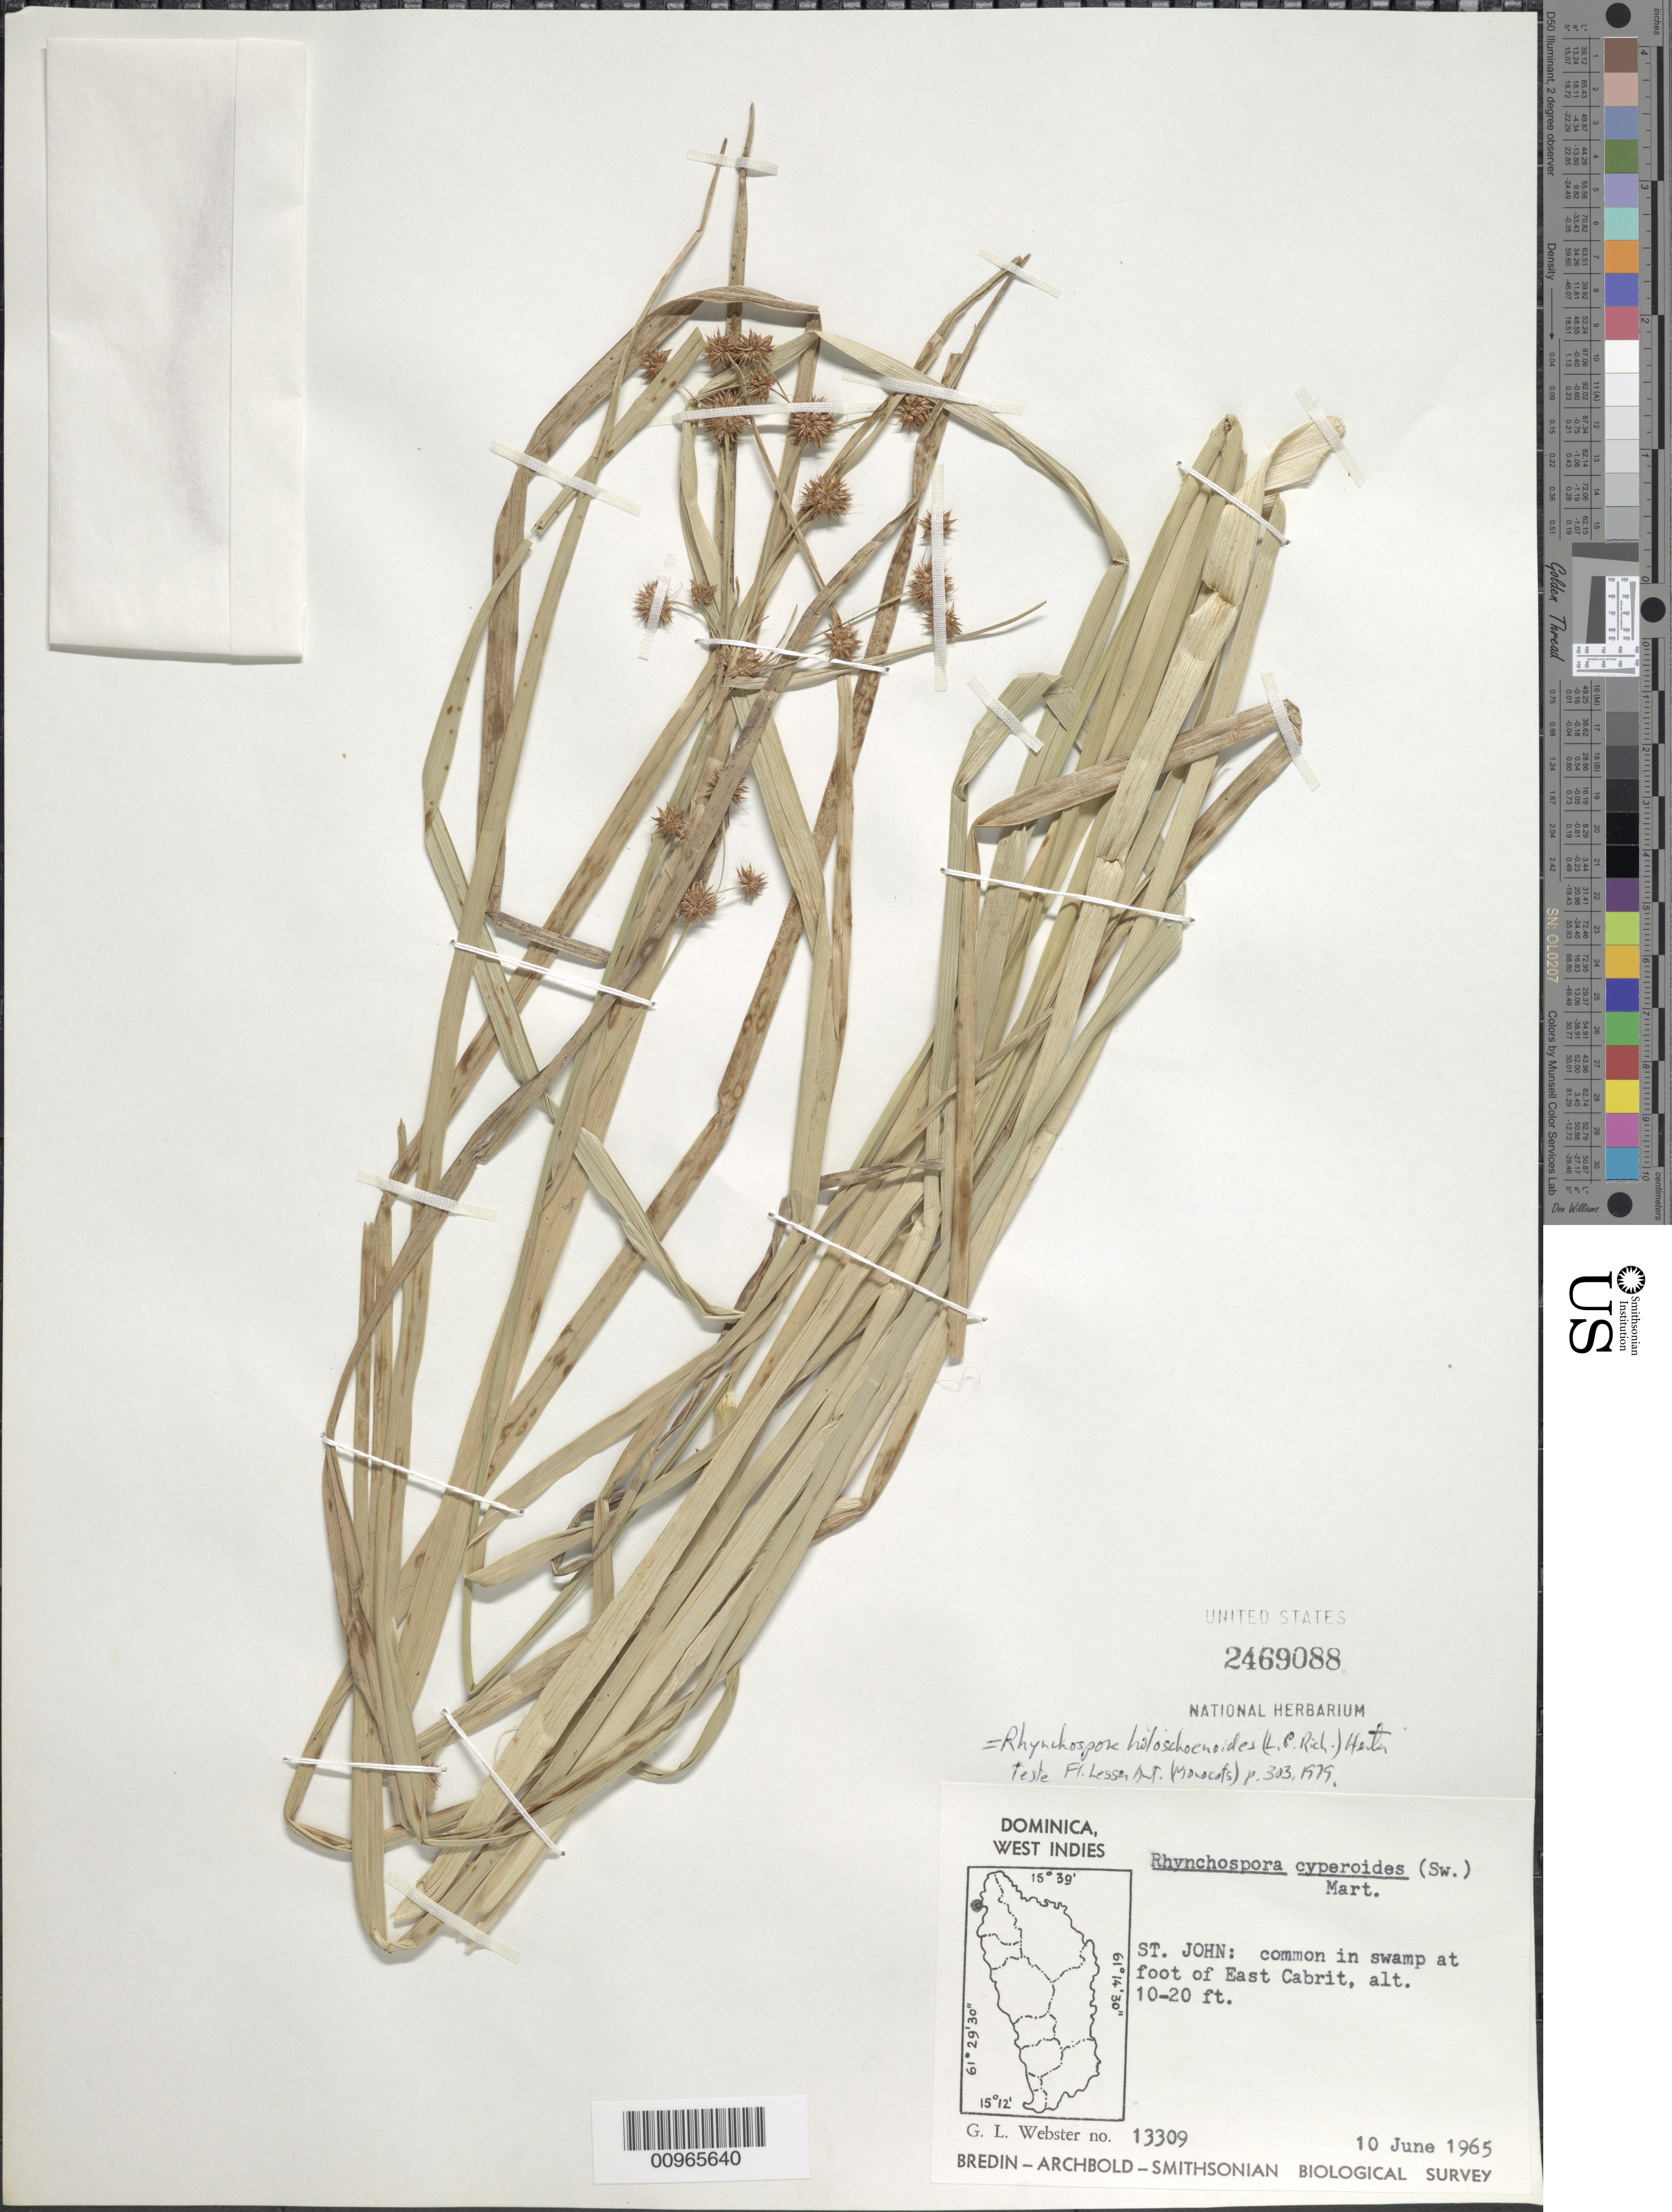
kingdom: Plantae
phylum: Tracheophyta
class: Liliopsida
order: Poales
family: Cyperaceae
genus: Rhynchospora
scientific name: Rhynchospora holoschoenoides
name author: (Rich.) Herter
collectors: G. L. Webster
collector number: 13309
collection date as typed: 10 Jun 1965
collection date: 1965-06-10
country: Dominica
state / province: St. John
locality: In swamp at foot of East Cabrit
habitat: In swamp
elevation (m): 3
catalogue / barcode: US 2469088